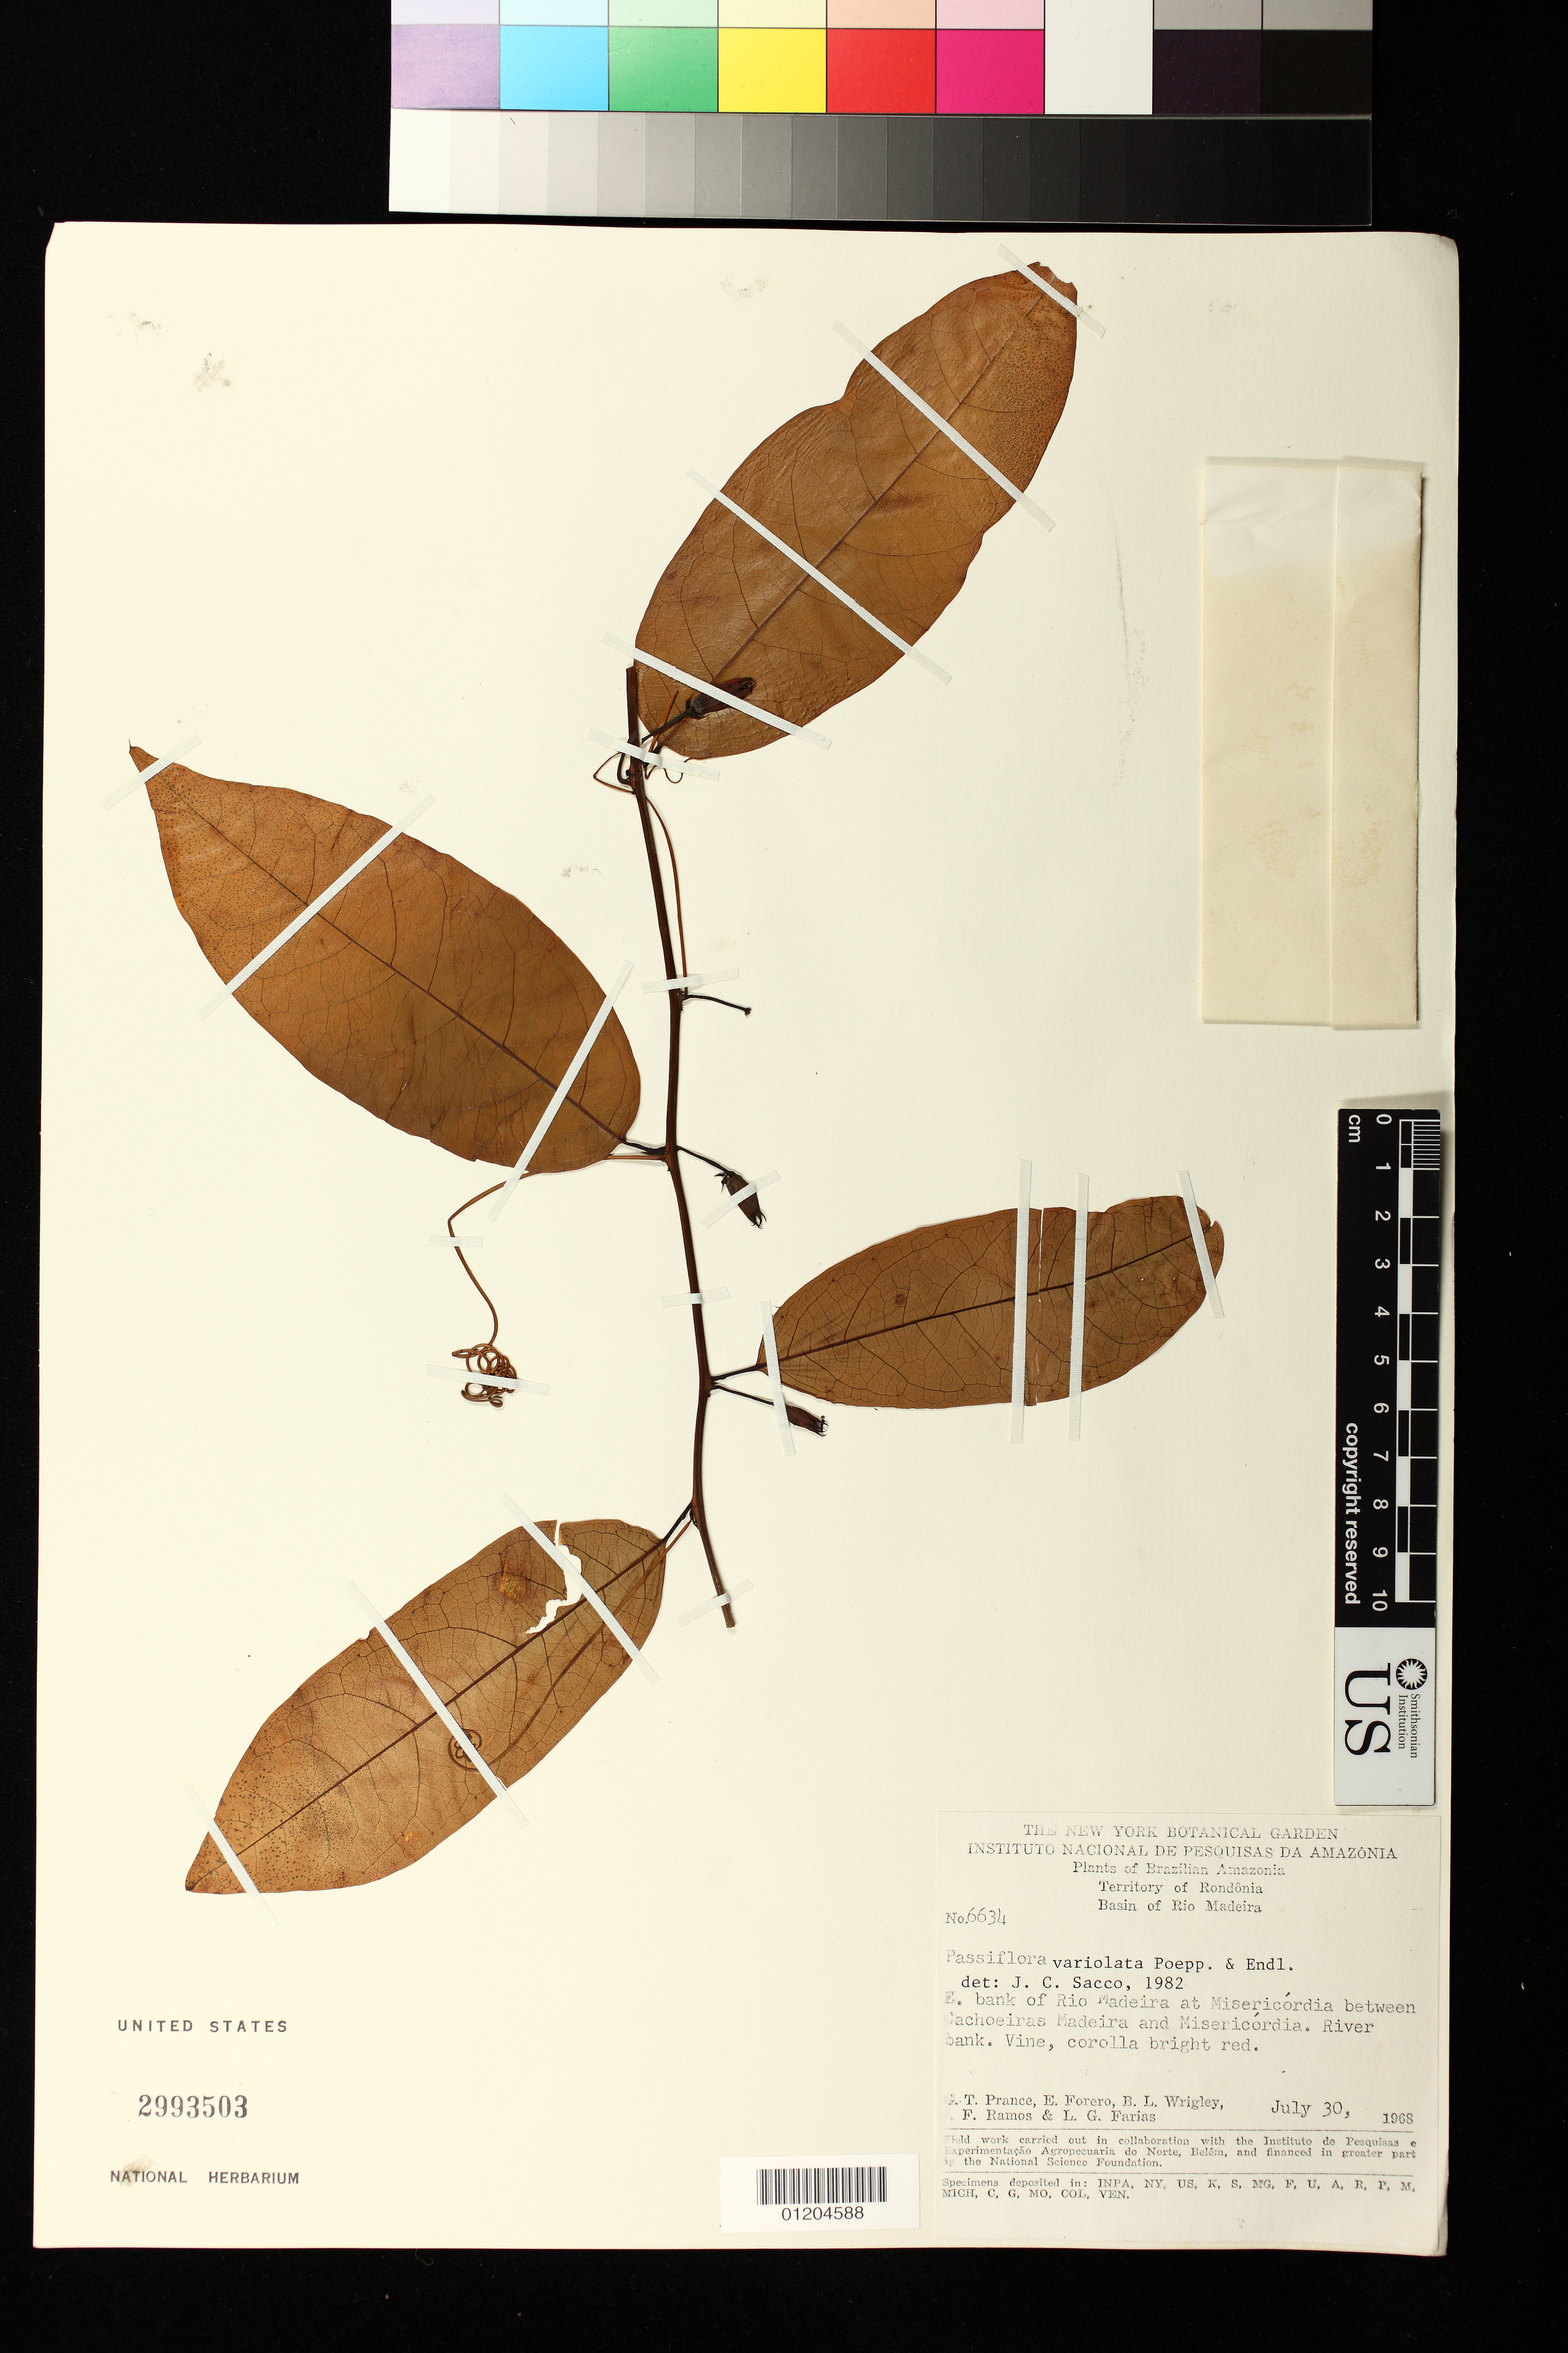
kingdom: Plantae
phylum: Tracheophyta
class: Magnoliopsida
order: Malpighiales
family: Passifloraceae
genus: Passiflora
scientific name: Passiflora variolata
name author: Poepp. & Endl.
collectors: G. T. Prance, E. Forero, B. L. Wrigley, F. Ramos & L. G. Farias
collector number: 6634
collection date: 1968-07-30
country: Brazil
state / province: Rondonia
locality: Basin of Rio Madeira.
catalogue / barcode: US 2993503